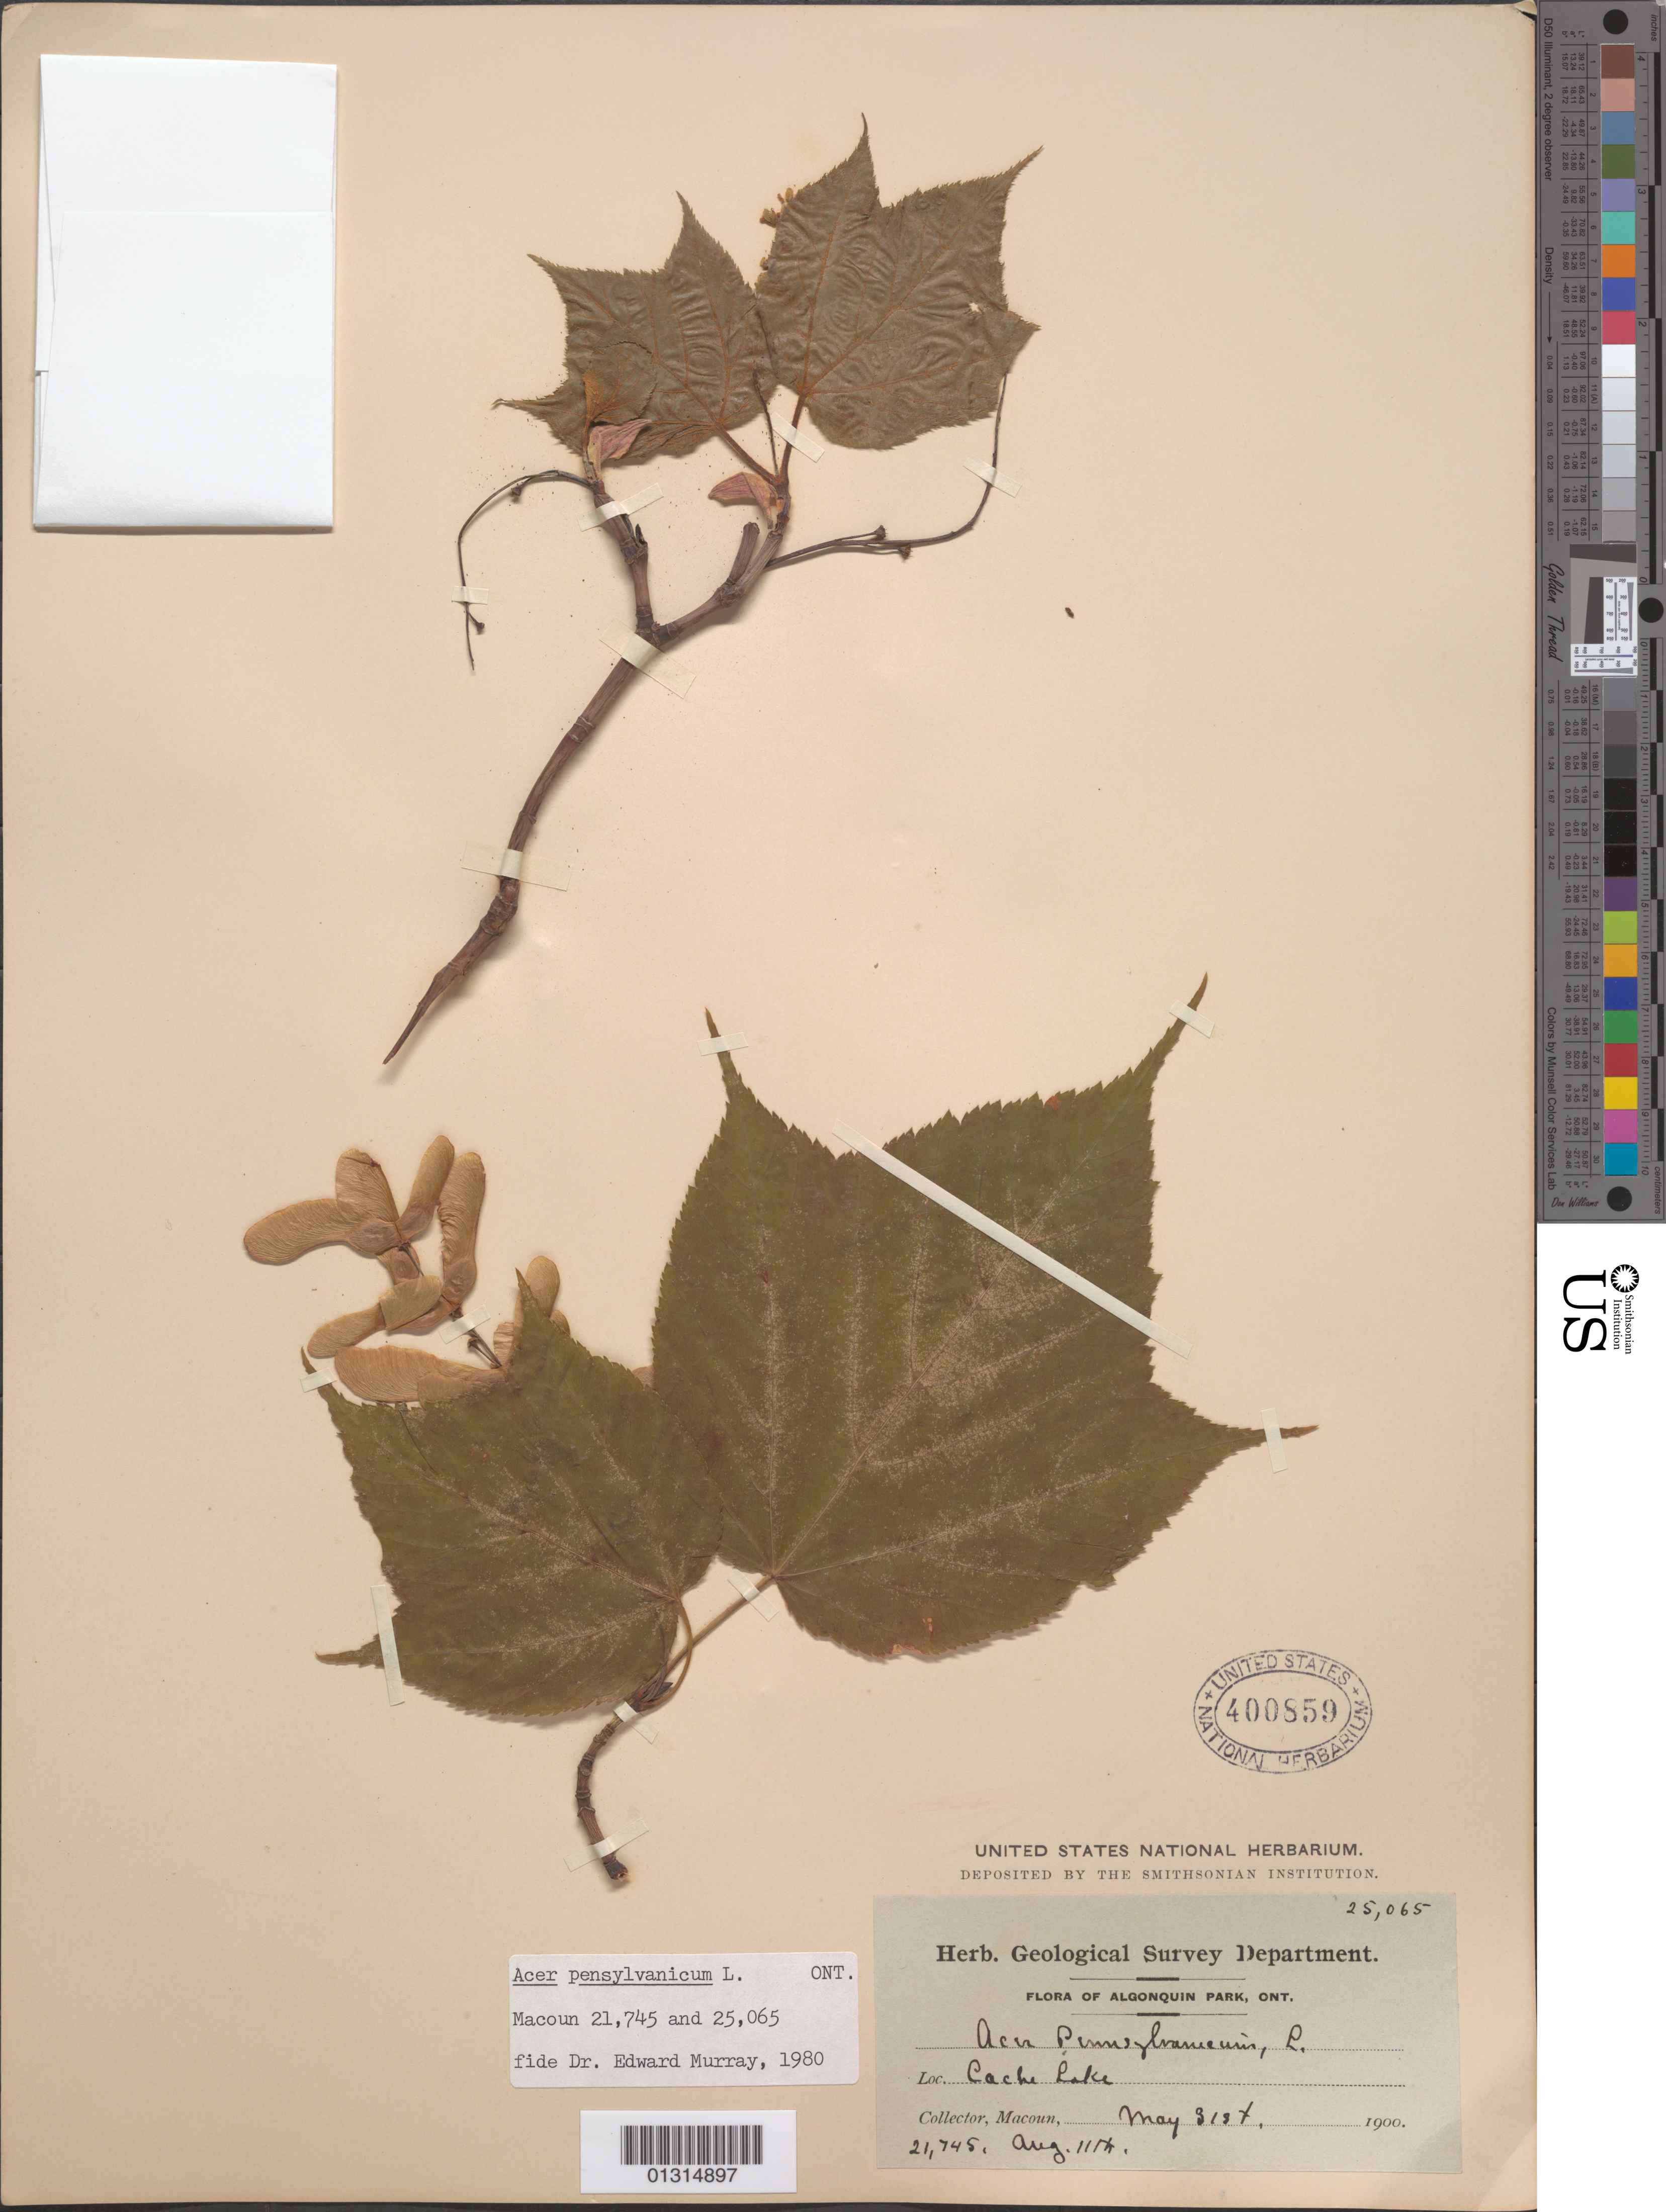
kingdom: Plantae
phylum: Tracheophyta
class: Magnoliopsida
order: Sapindales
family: Sapindaceae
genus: Acer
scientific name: Acer pensylvanicum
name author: L.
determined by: Murray, Edward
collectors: J. Macoun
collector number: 25065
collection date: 1900-05-31,1900-08-11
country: Canada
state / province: Ontario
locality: Algonquin Park, Cache Lake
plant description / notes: From Label: Col # 25065 - 31 May 1900 and Col #21745 - 11 Aug 1900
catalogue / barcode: US 400859